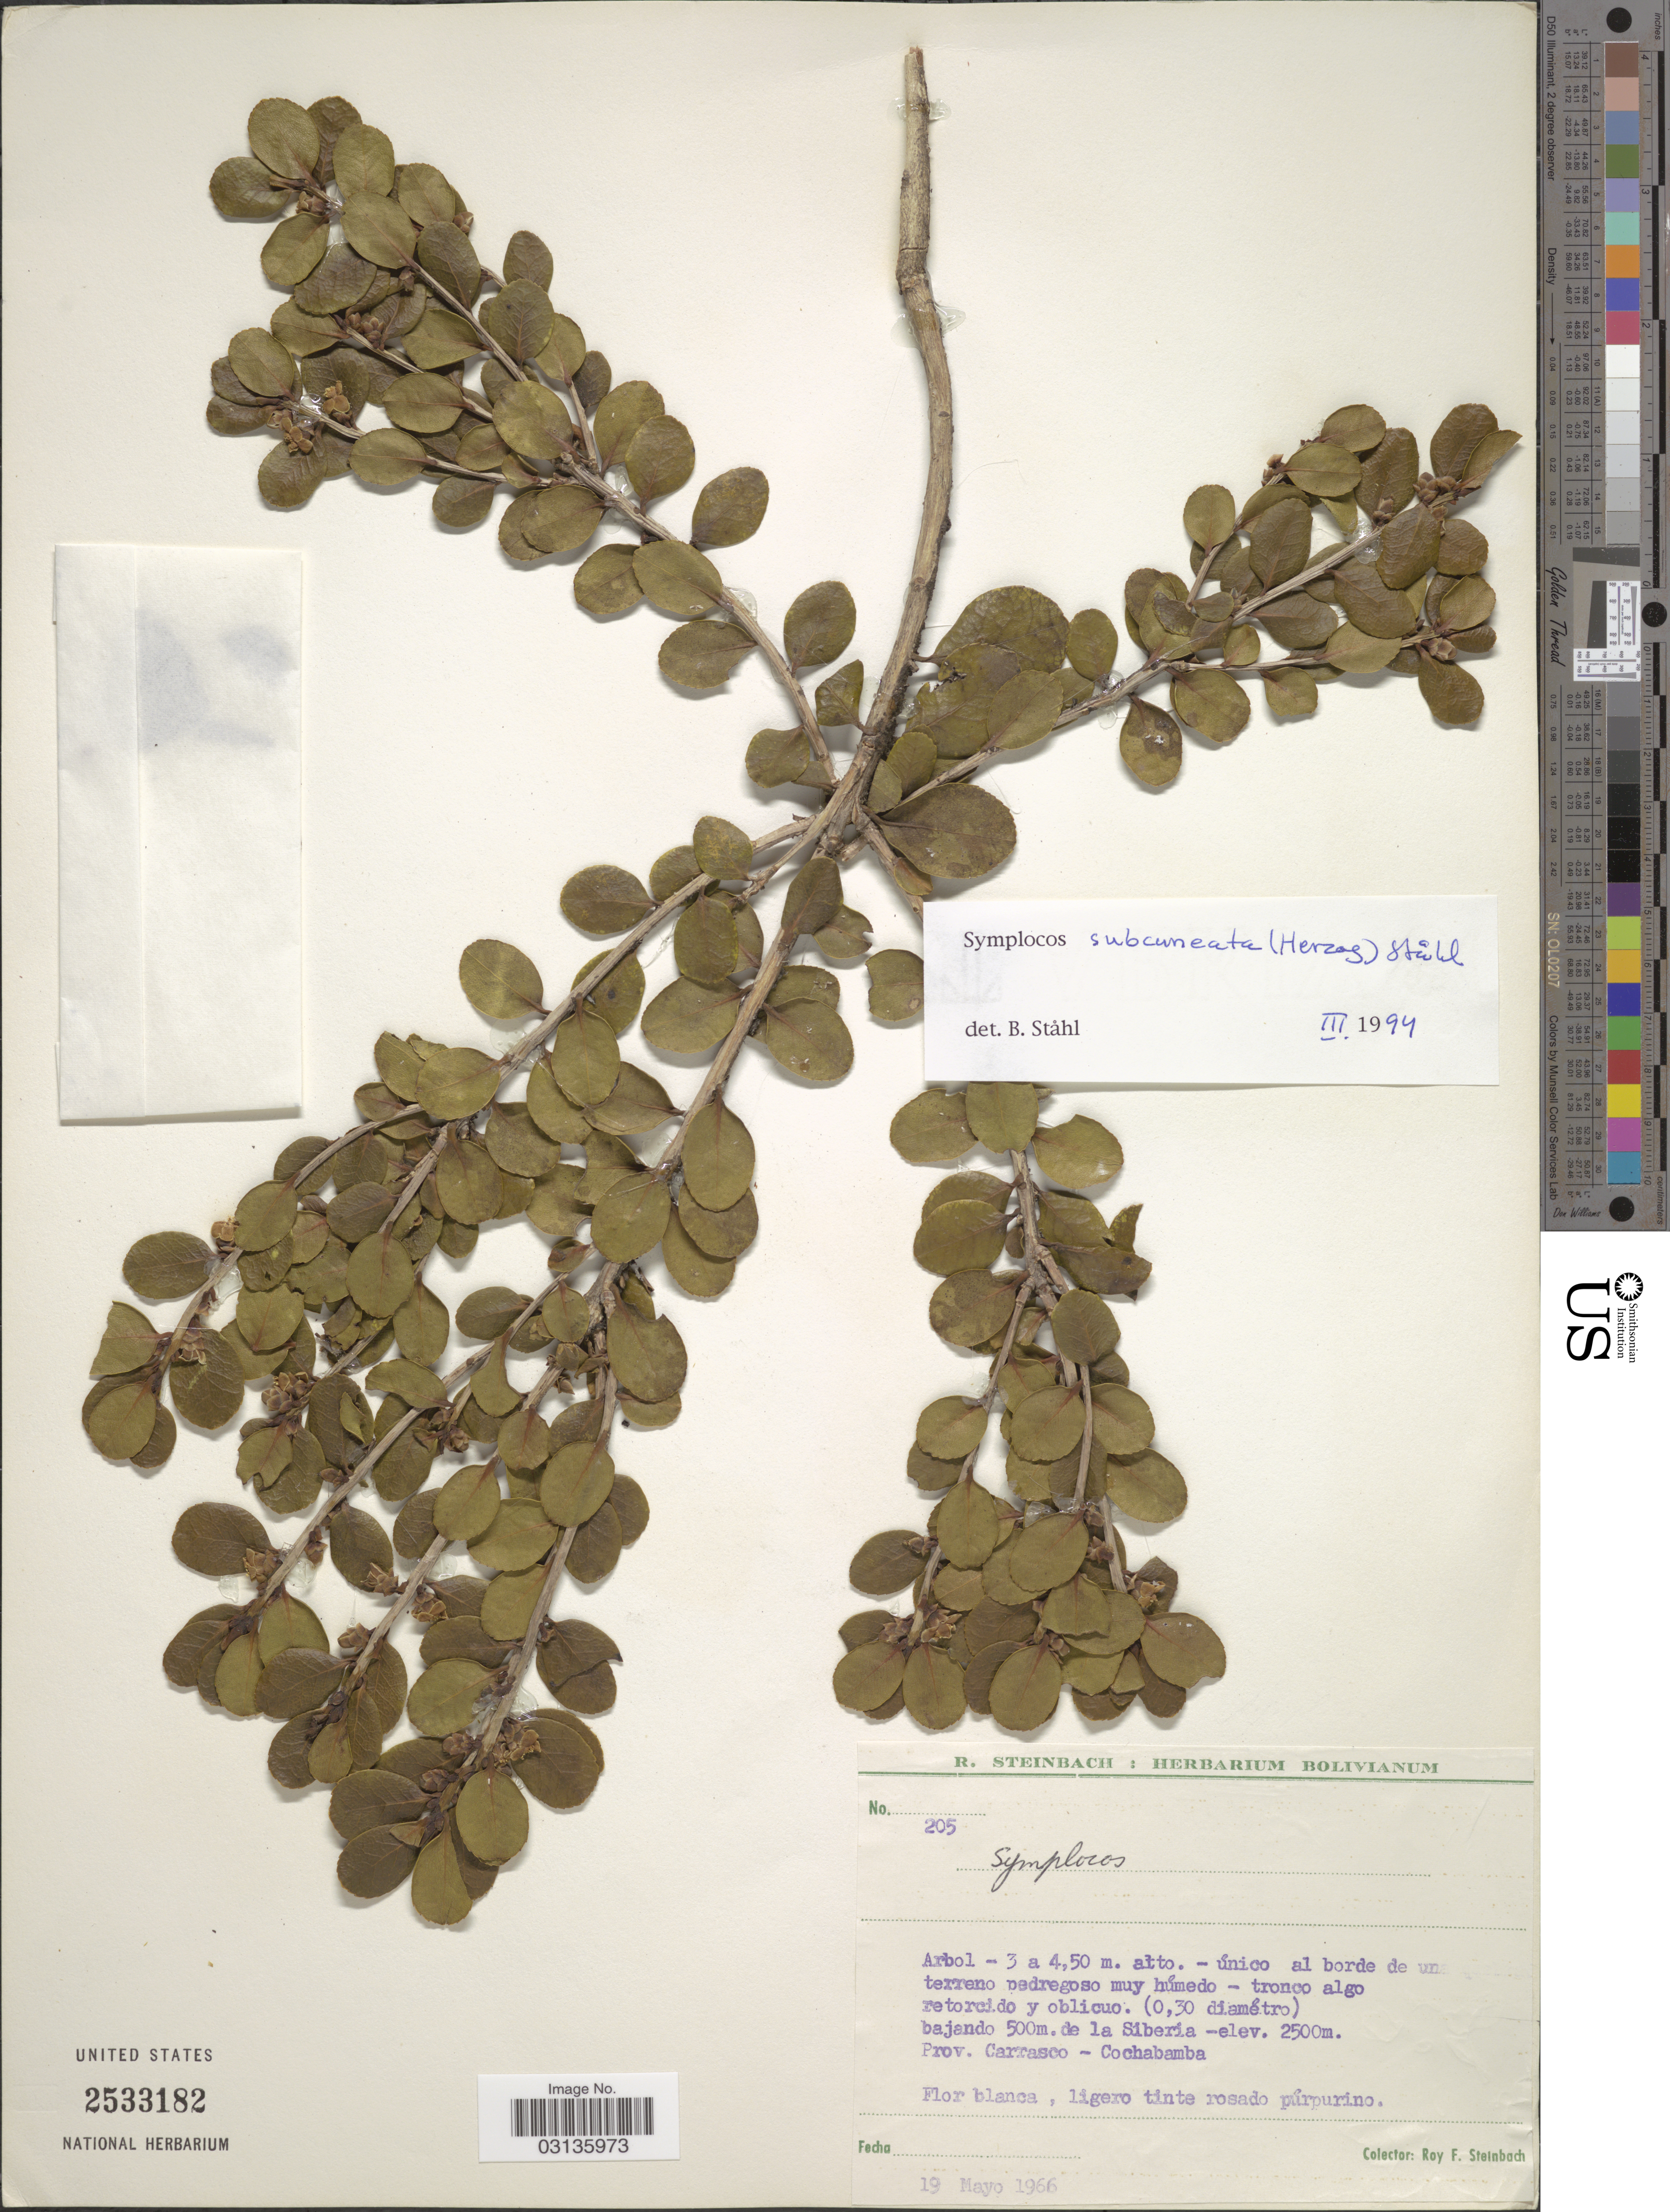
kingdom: Plantae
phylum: Tracheophyta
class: Magnoliopsida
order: Ericales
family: Symplocaceae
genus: Symplocos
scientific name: Symplocos subcuneata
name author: (Herzog) B. Ståhl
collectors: R. F. Steinbach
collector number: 205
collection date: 1966-05-19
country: Bolivia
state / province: Cochabamba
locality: Bajando 500m. de la Siberia. Prov. Carrasco - Cochabamba.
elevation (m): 2500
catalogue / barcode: US 2533182